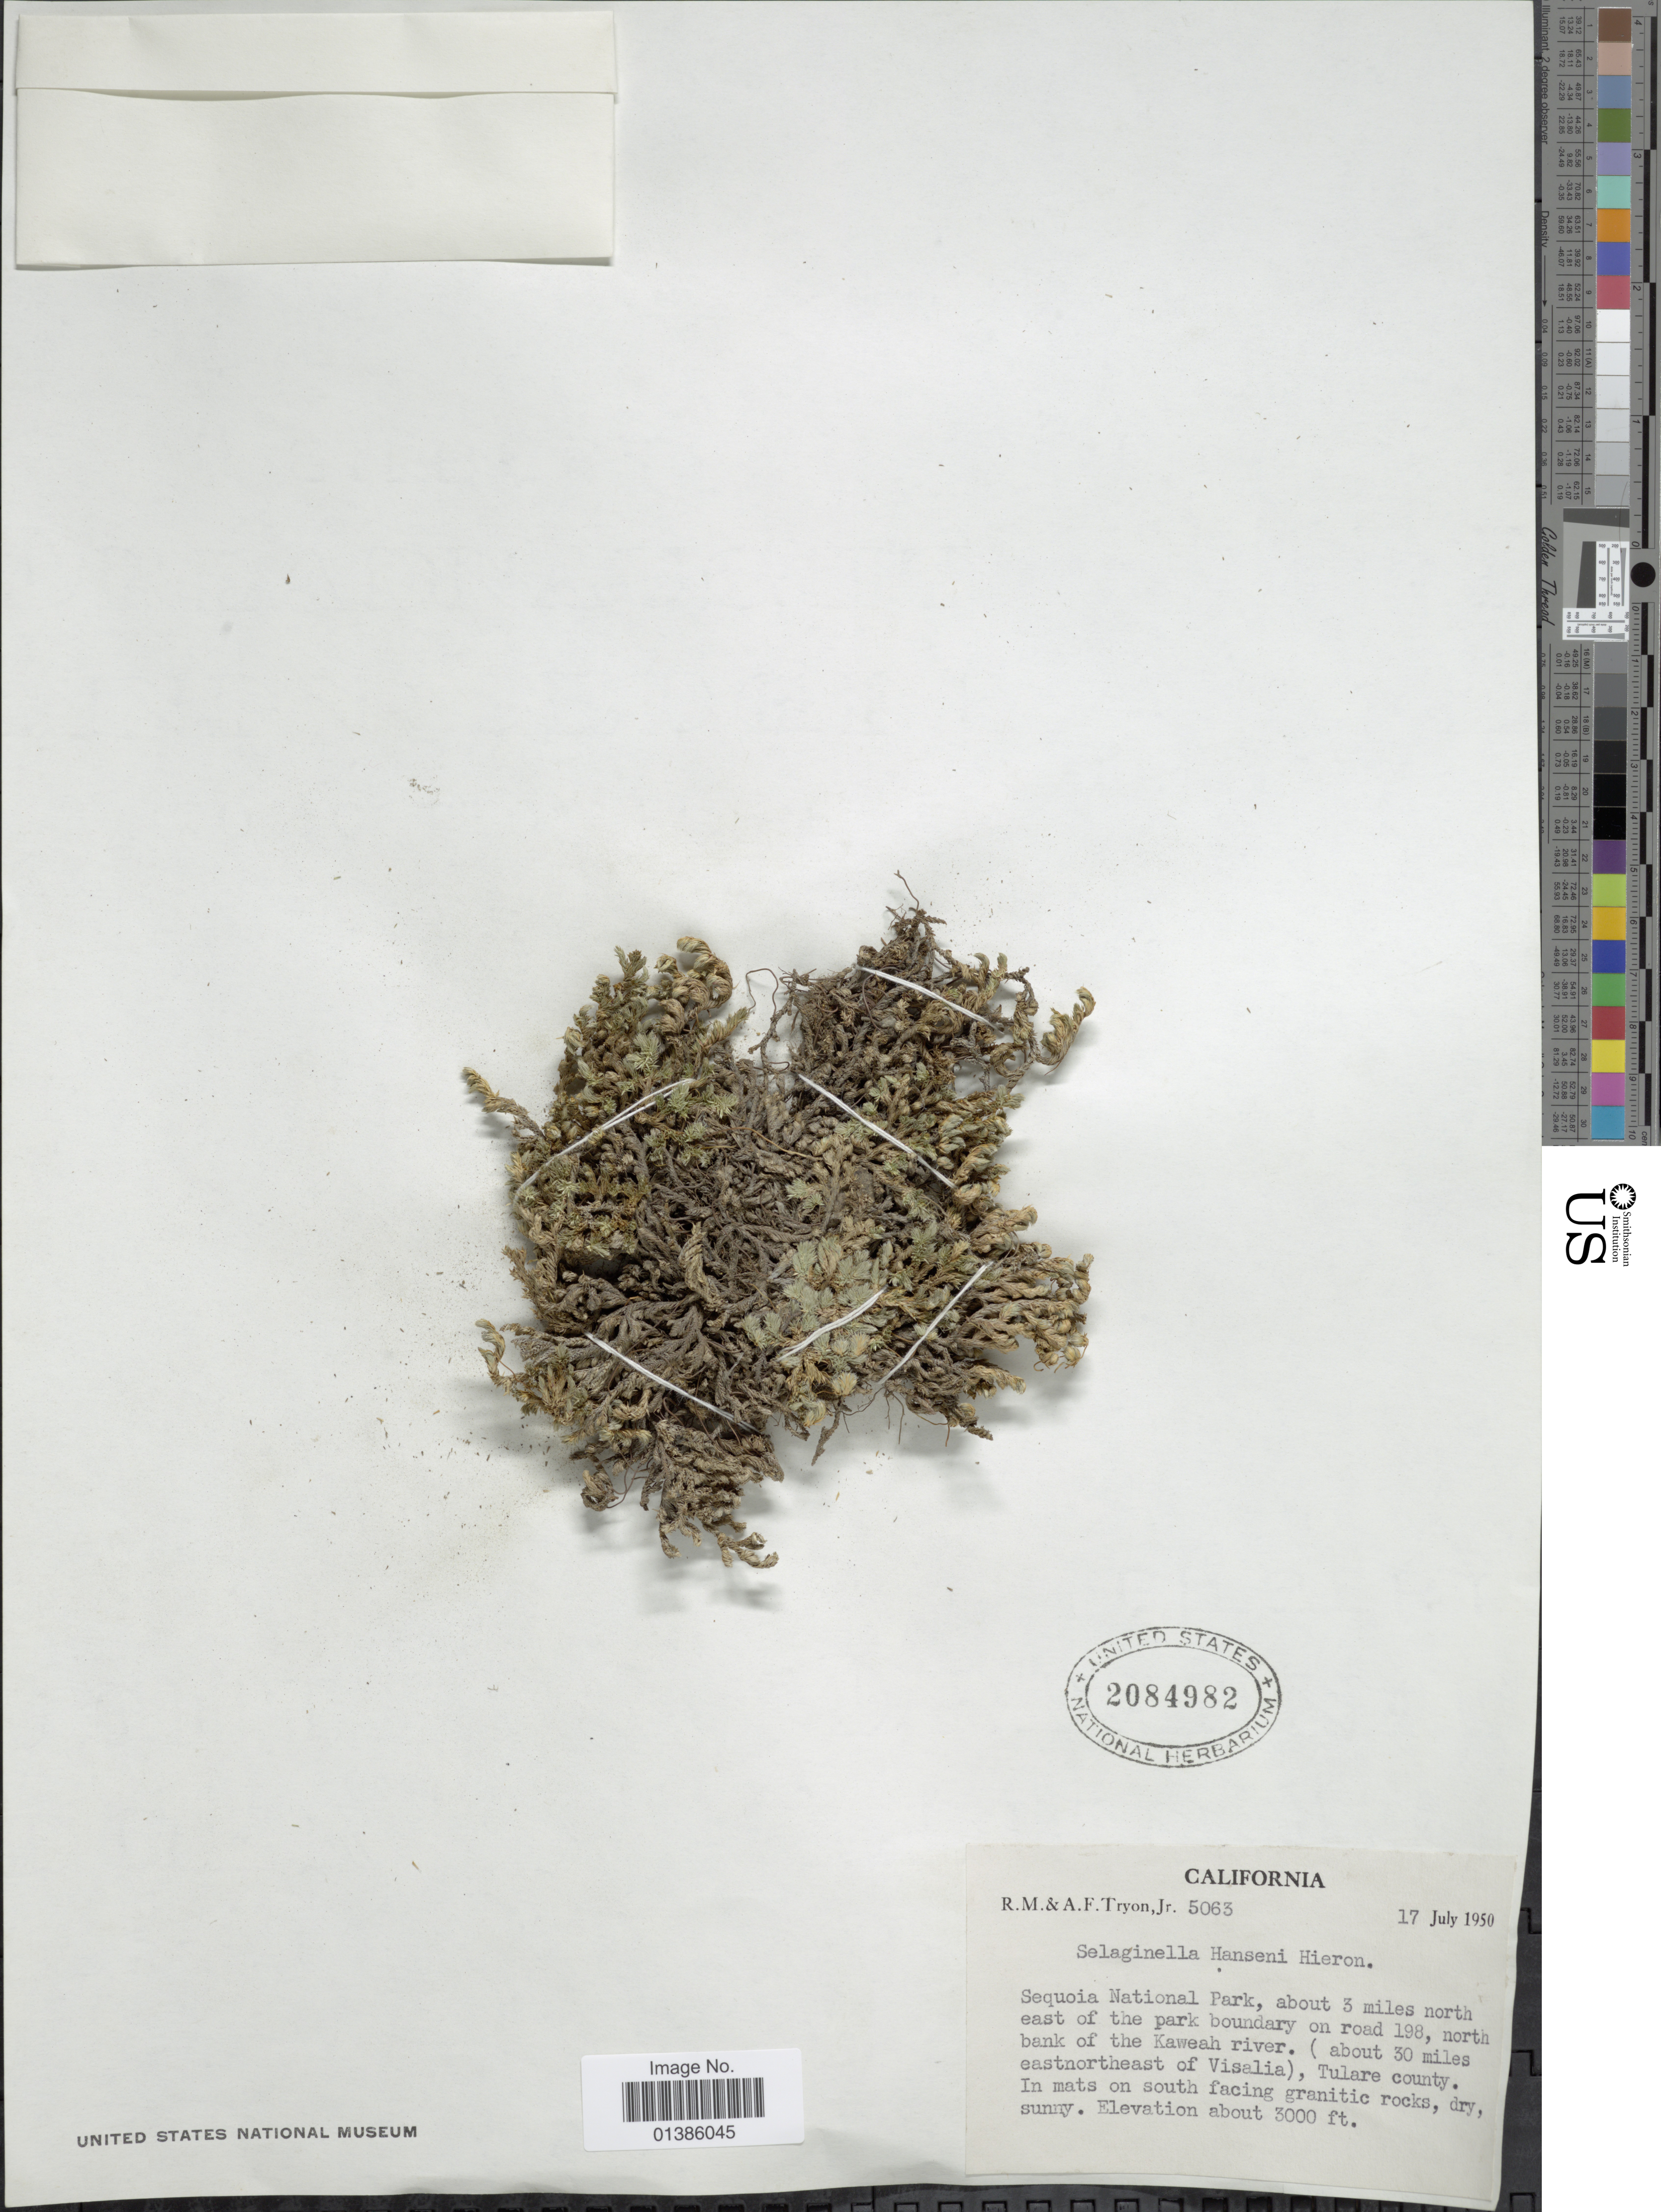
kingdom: Plantae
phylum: Tracheophyta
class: Lycopodiopsida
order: Selaginellales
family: Selaginellaceae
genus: Selaginella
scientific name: Selaginella hansenii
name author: Hieron.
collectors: R. M. Tryon & A. F. Tryon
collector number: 5063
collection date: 1950-07-17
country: United States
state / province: California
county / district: Tulare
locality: Sequoia National Park, about 3 miles north east of the park boundary on road 198, north bank of the Kaweah river. (about 30 miles eastnortheast of Visalia), Tulare county.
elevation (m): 914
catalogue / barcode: US 2084982